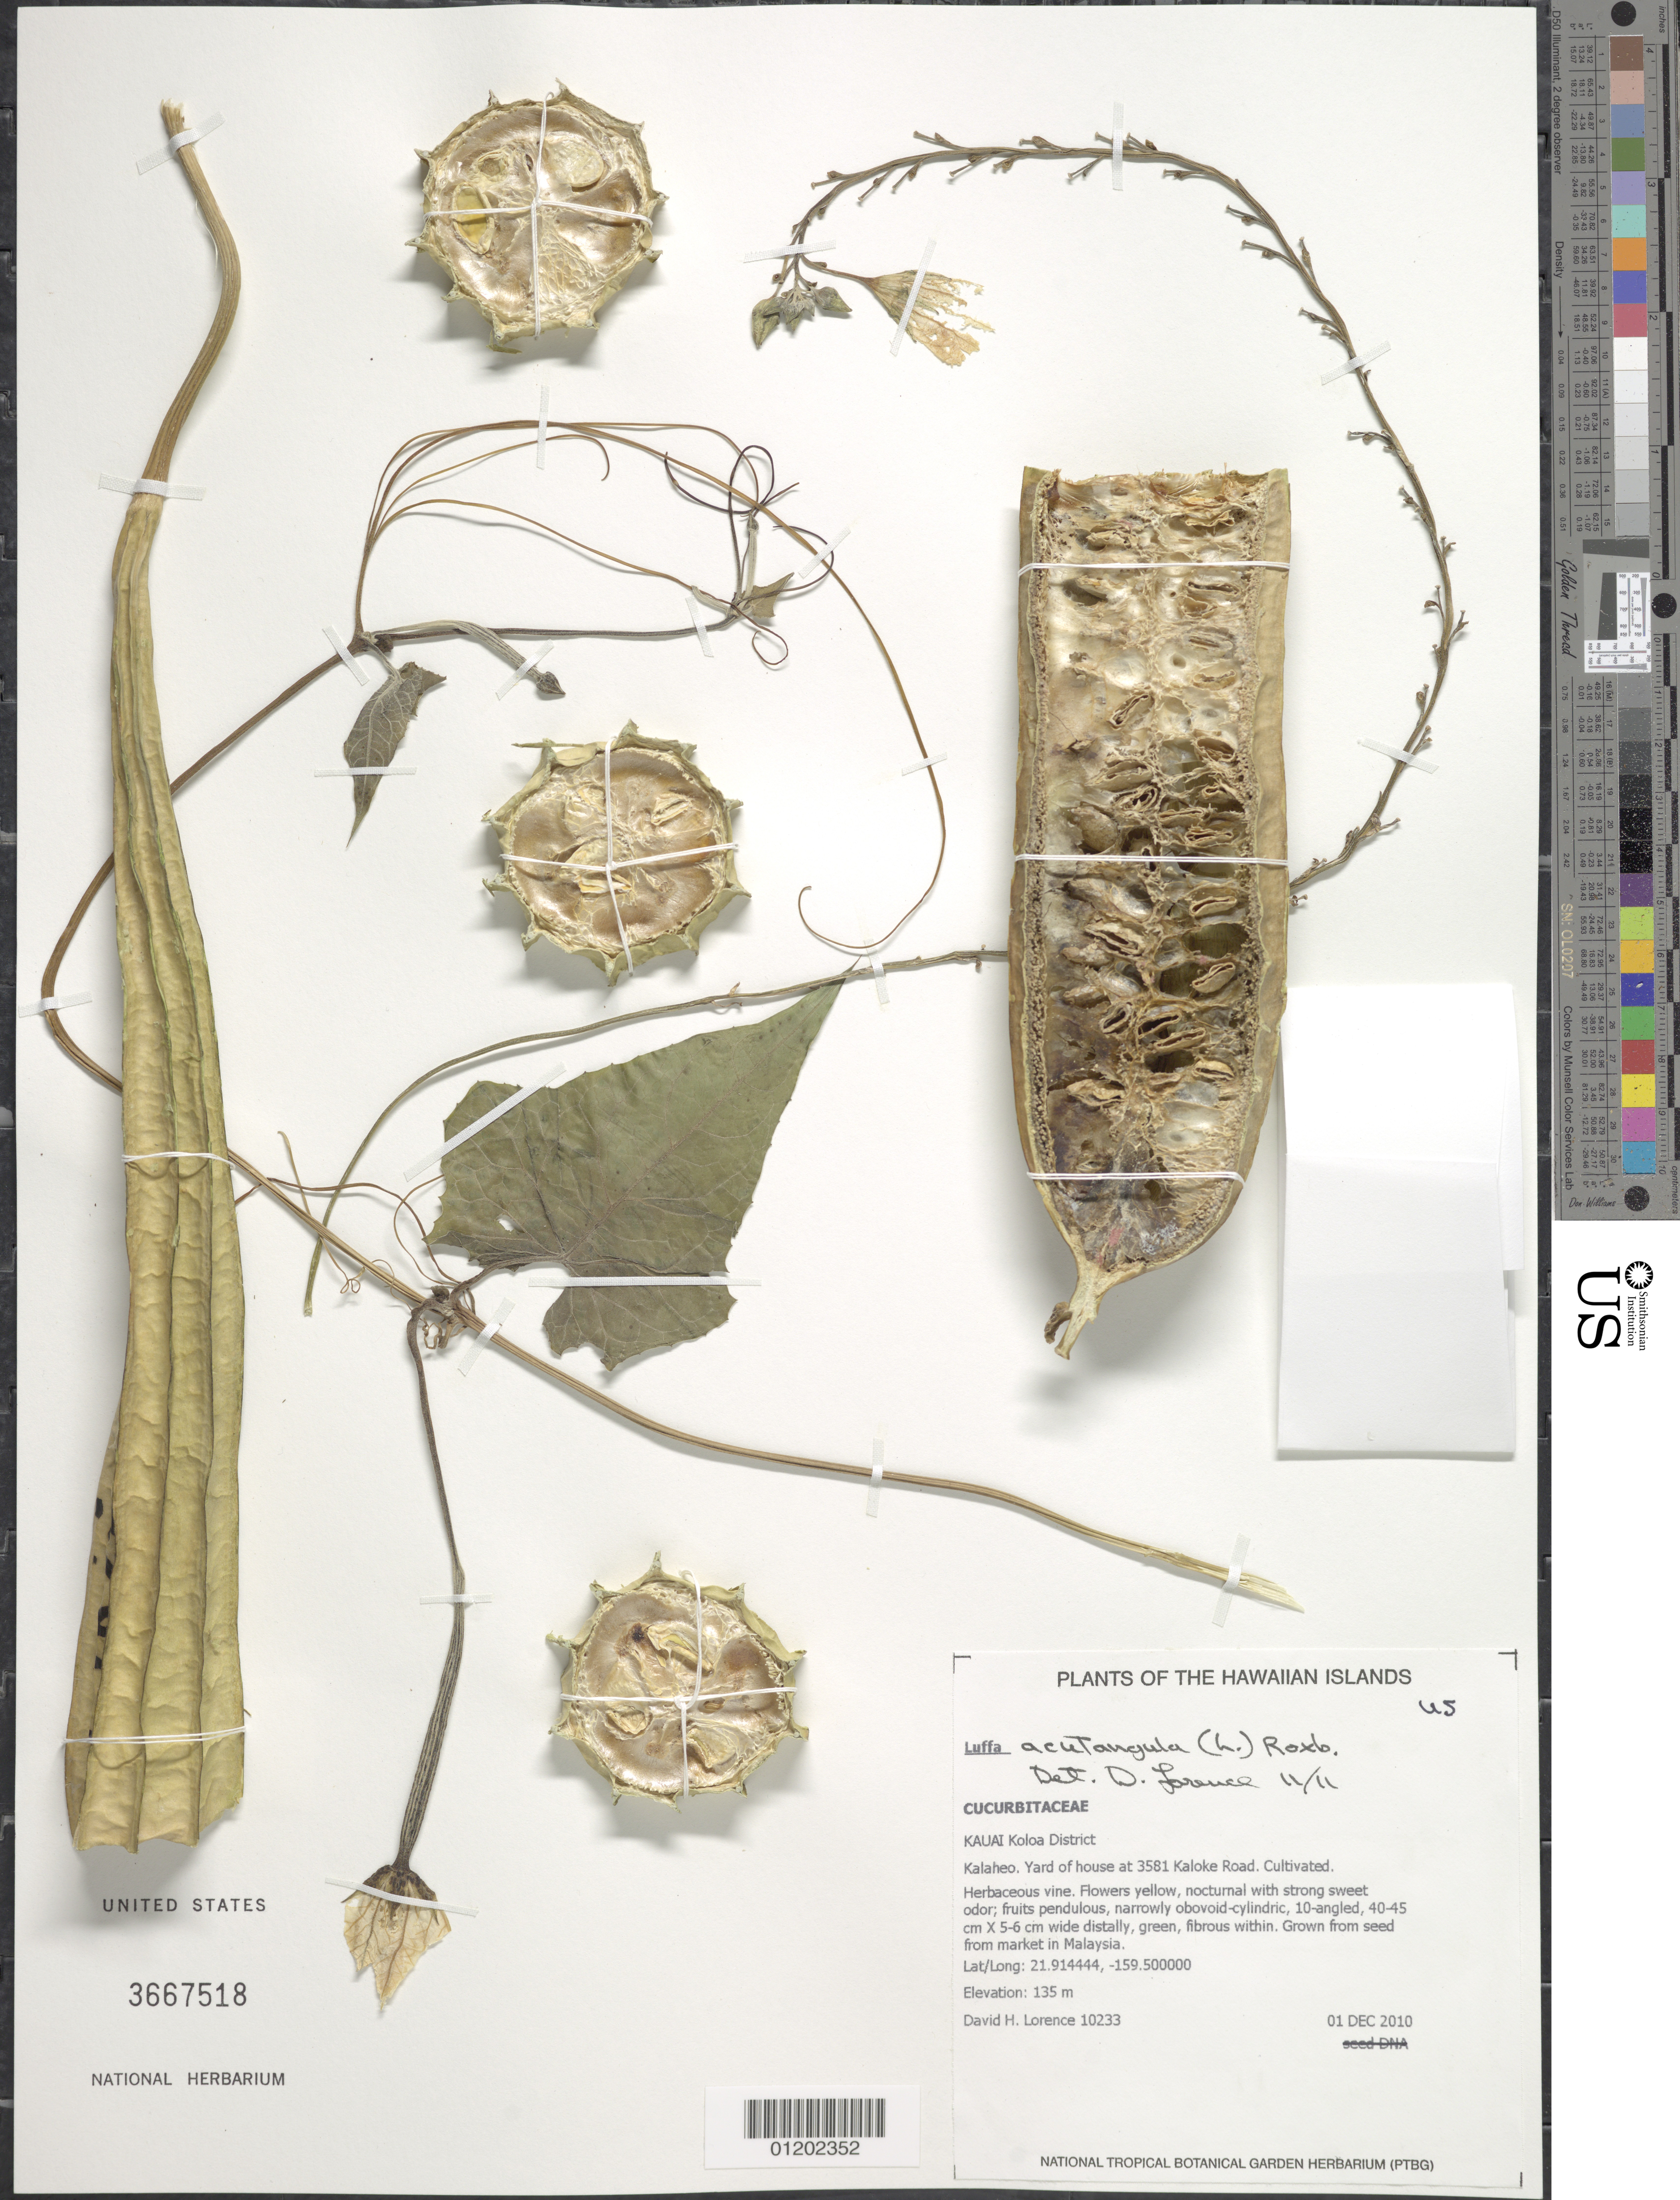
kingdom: Plantae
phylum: Tracheophyta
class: Magnoliopsida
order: Cucurbitales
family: Cucurbitaceae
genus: Luffa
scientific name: Luffa acutangula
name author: (L.) Roxb.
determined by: Lorence, David H., (PTBG), National Tropical Botanical Garden (UNITED STATES)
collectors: D. Lorence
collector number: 10233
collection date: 2010-12-01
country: United States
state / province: Hawaii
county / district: Kauai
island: Kaua'i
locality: Koloa District, Kalaheo, yard of house at 3581 Kaloke Road.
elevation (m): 135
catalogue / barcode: US 3667518